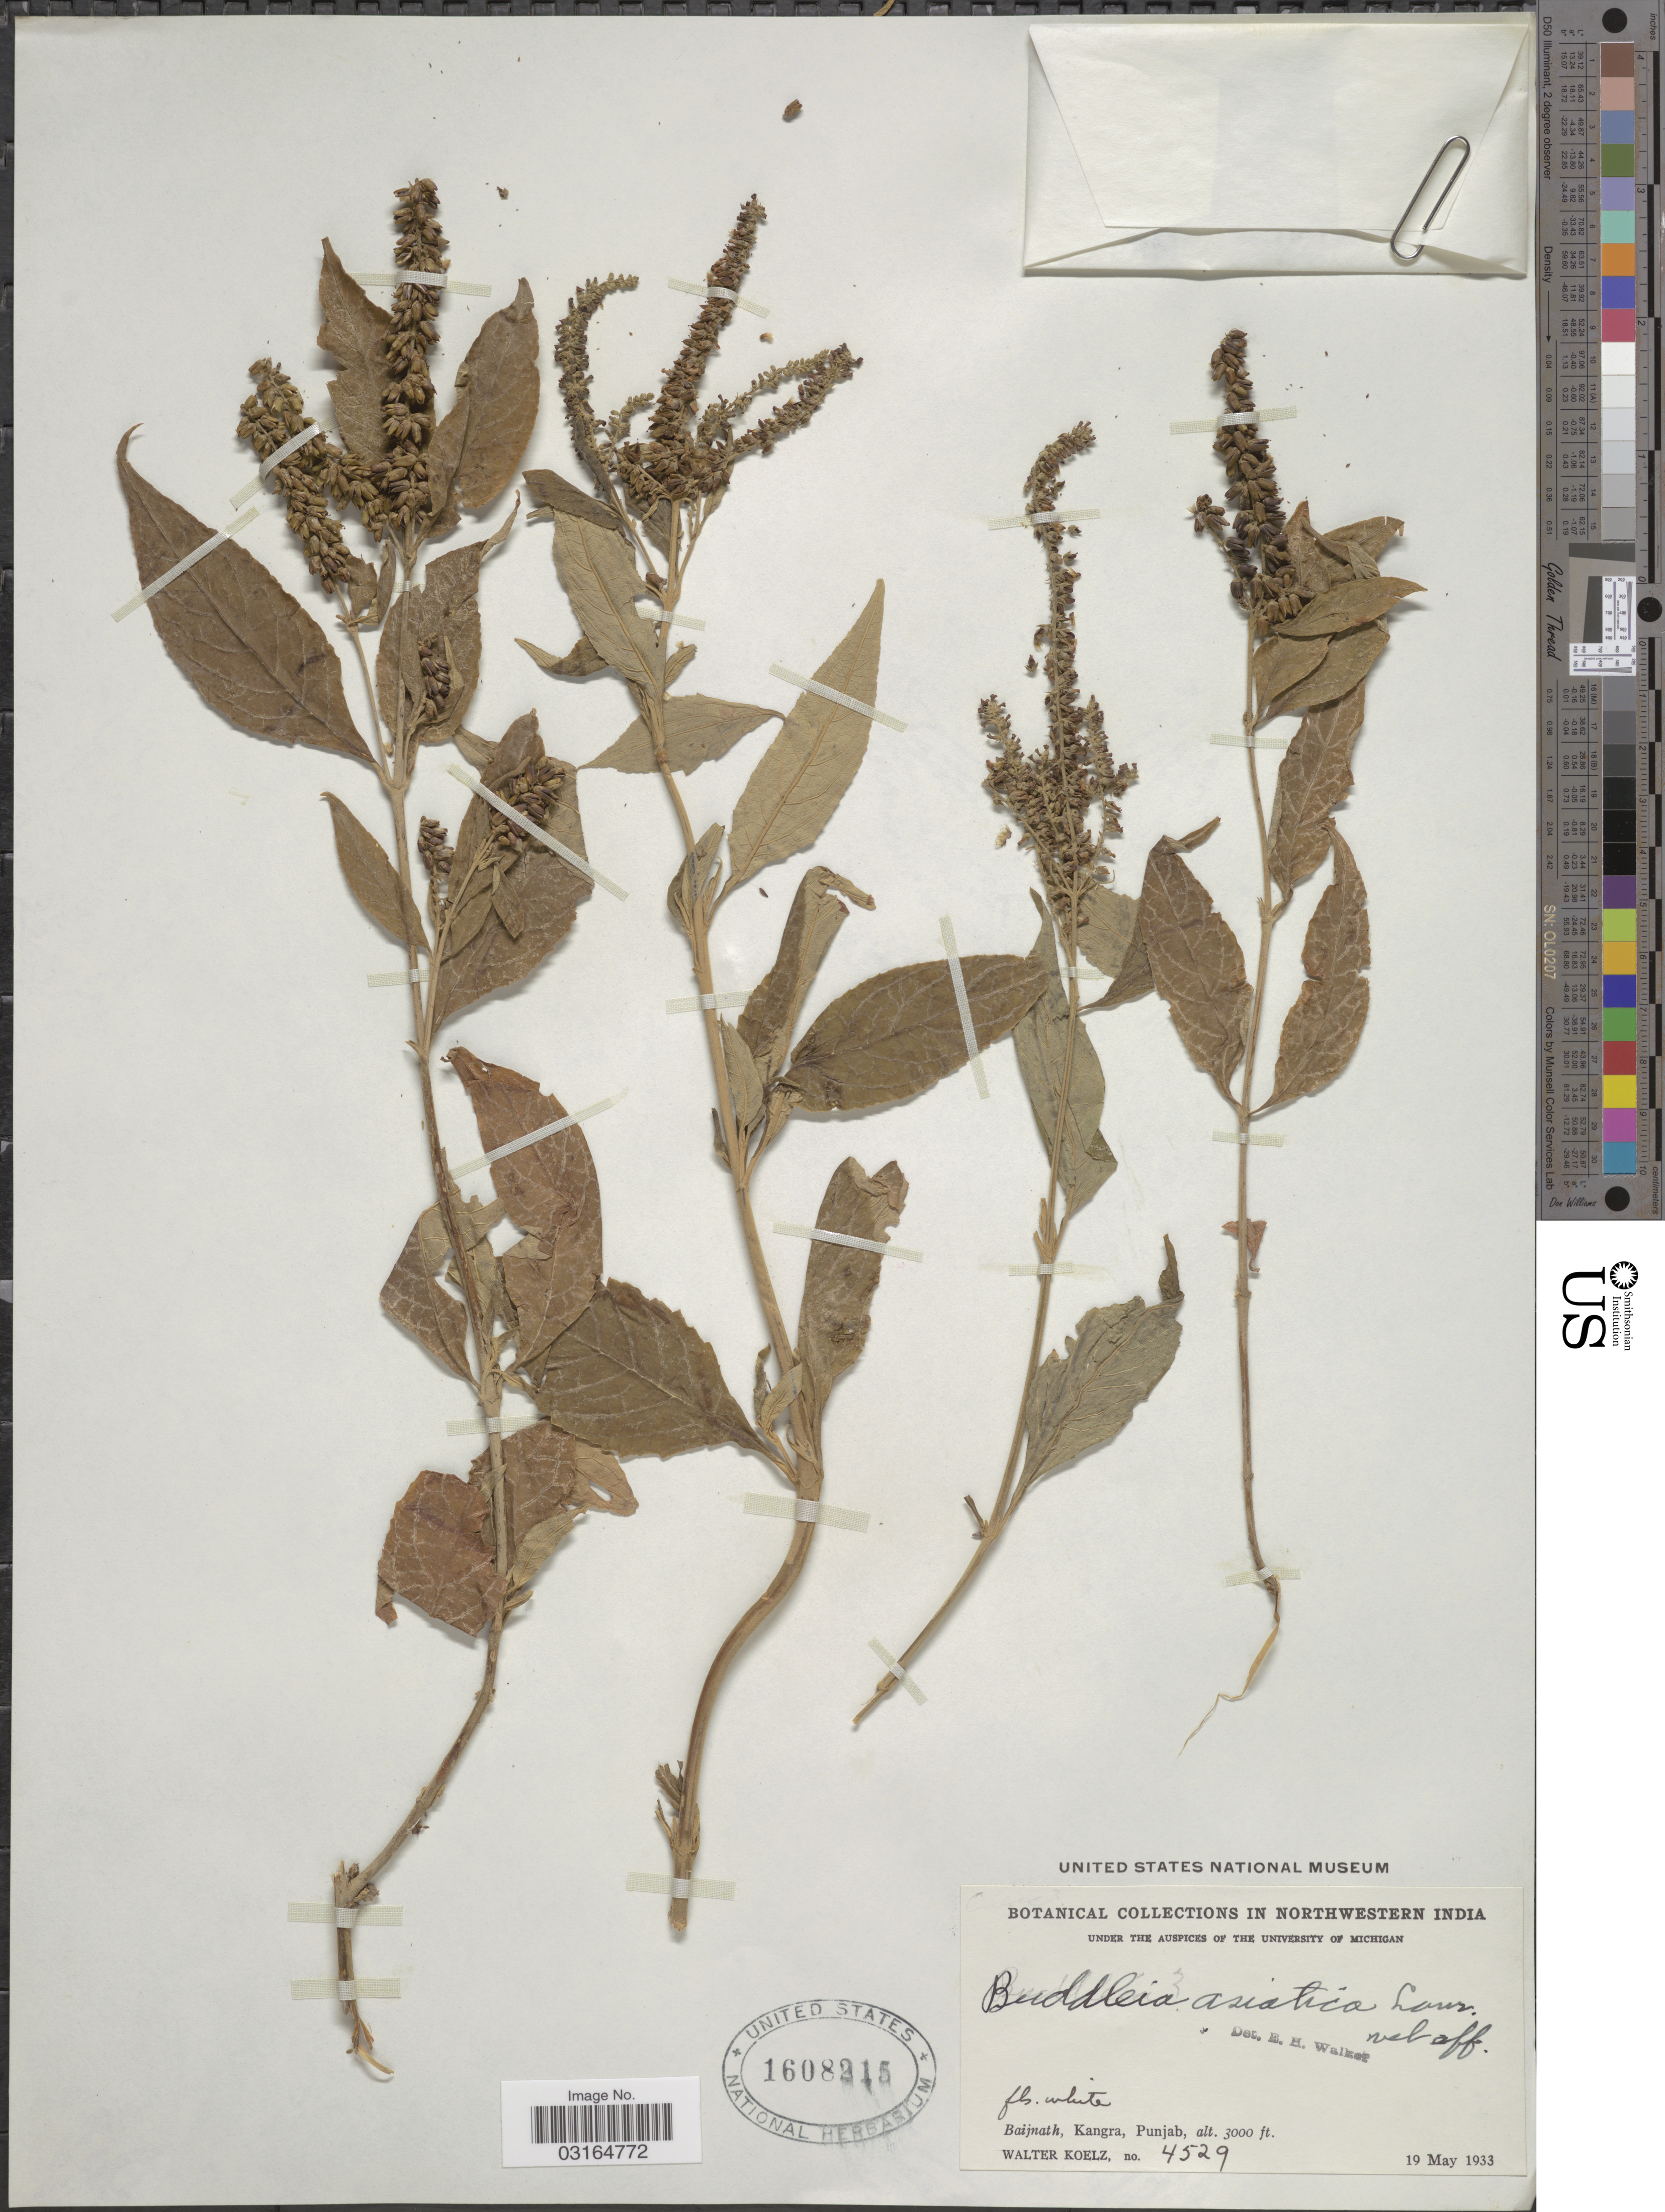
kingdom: Plantae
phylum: Tracheophyta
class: Magnoliopsida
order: Lamiales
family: Scrophulariaceae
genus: Buddleja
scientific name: Buddleja asiatica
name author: Lour.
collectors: W. N. Koelz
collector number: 4529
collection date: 1933-05-19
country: India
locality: Northwestern India. Baijnath, Kangra, Punjab.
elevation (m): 914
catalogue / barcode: US 1608215